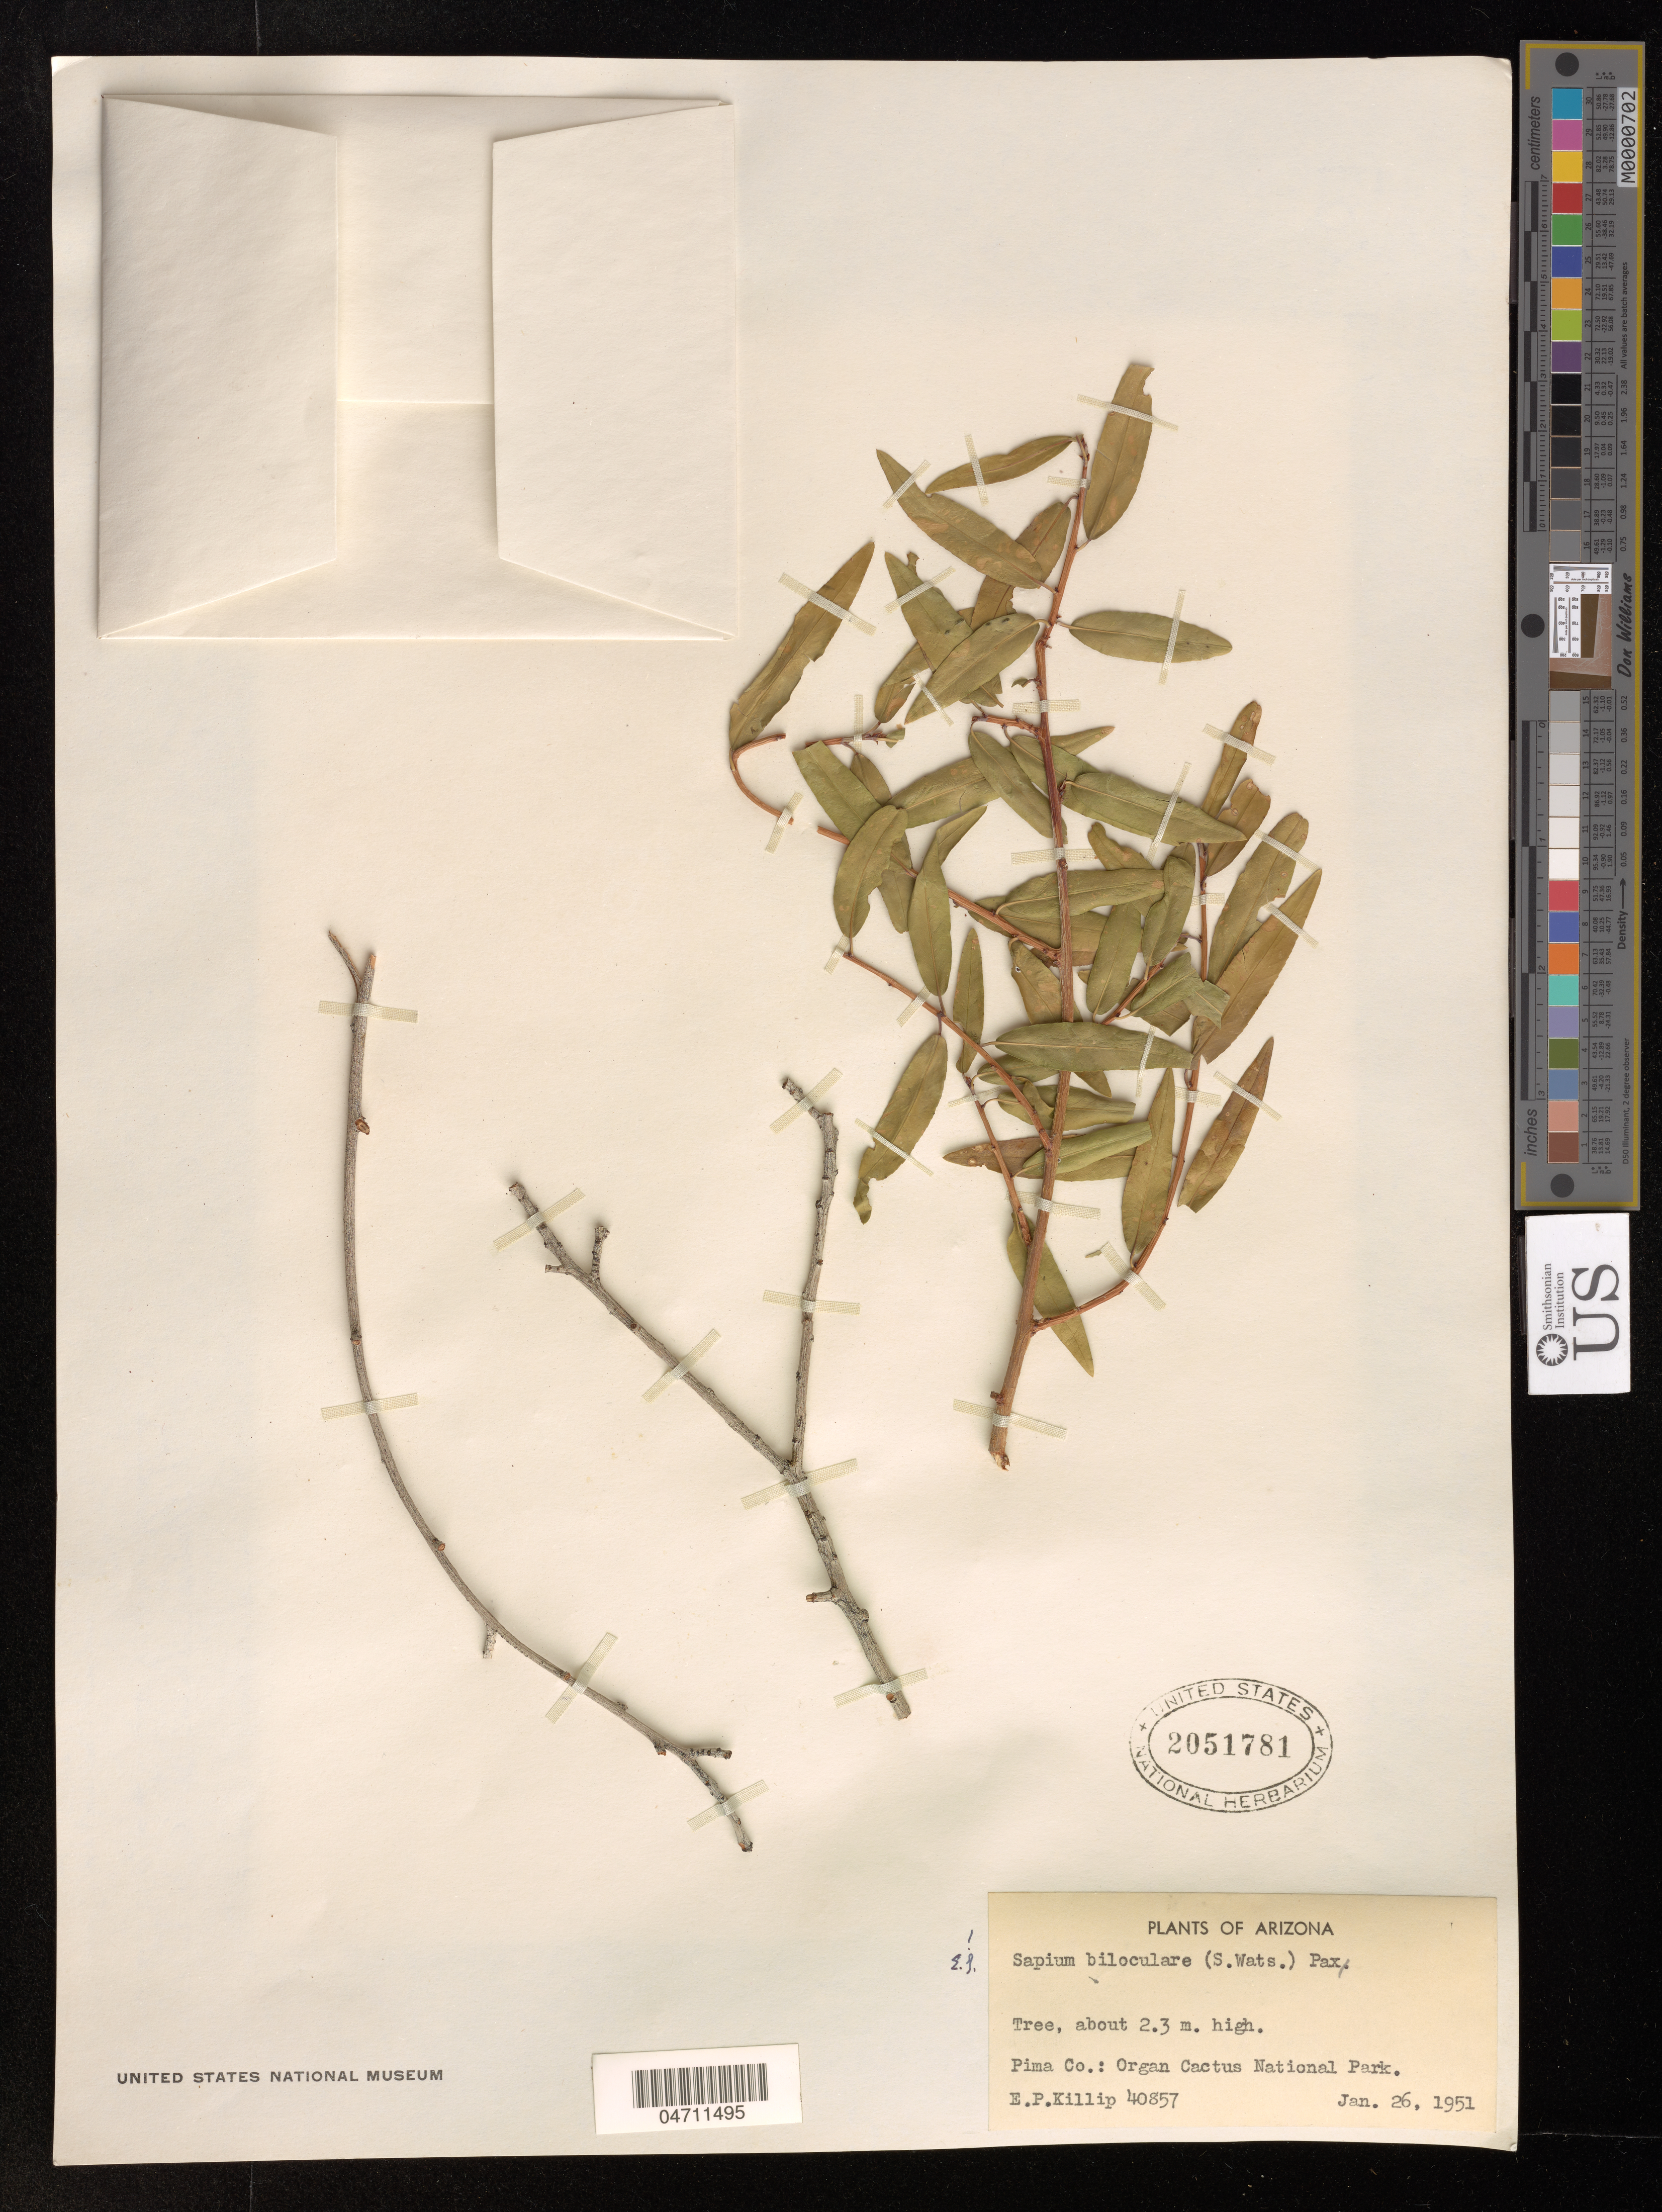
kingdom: Plantae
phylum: Tracheophyta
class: Magnoliopsida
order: Malpighiales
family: Euphorbiaceae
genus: Sapium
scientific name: Sapium biloculare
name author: (S. Watson) Pax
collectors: E. P. Killip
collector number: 40857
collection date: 1951-01-26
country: United States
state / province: Arizona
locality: Pima Co.: Organ Cactus National Park.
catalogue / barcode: US 2051781